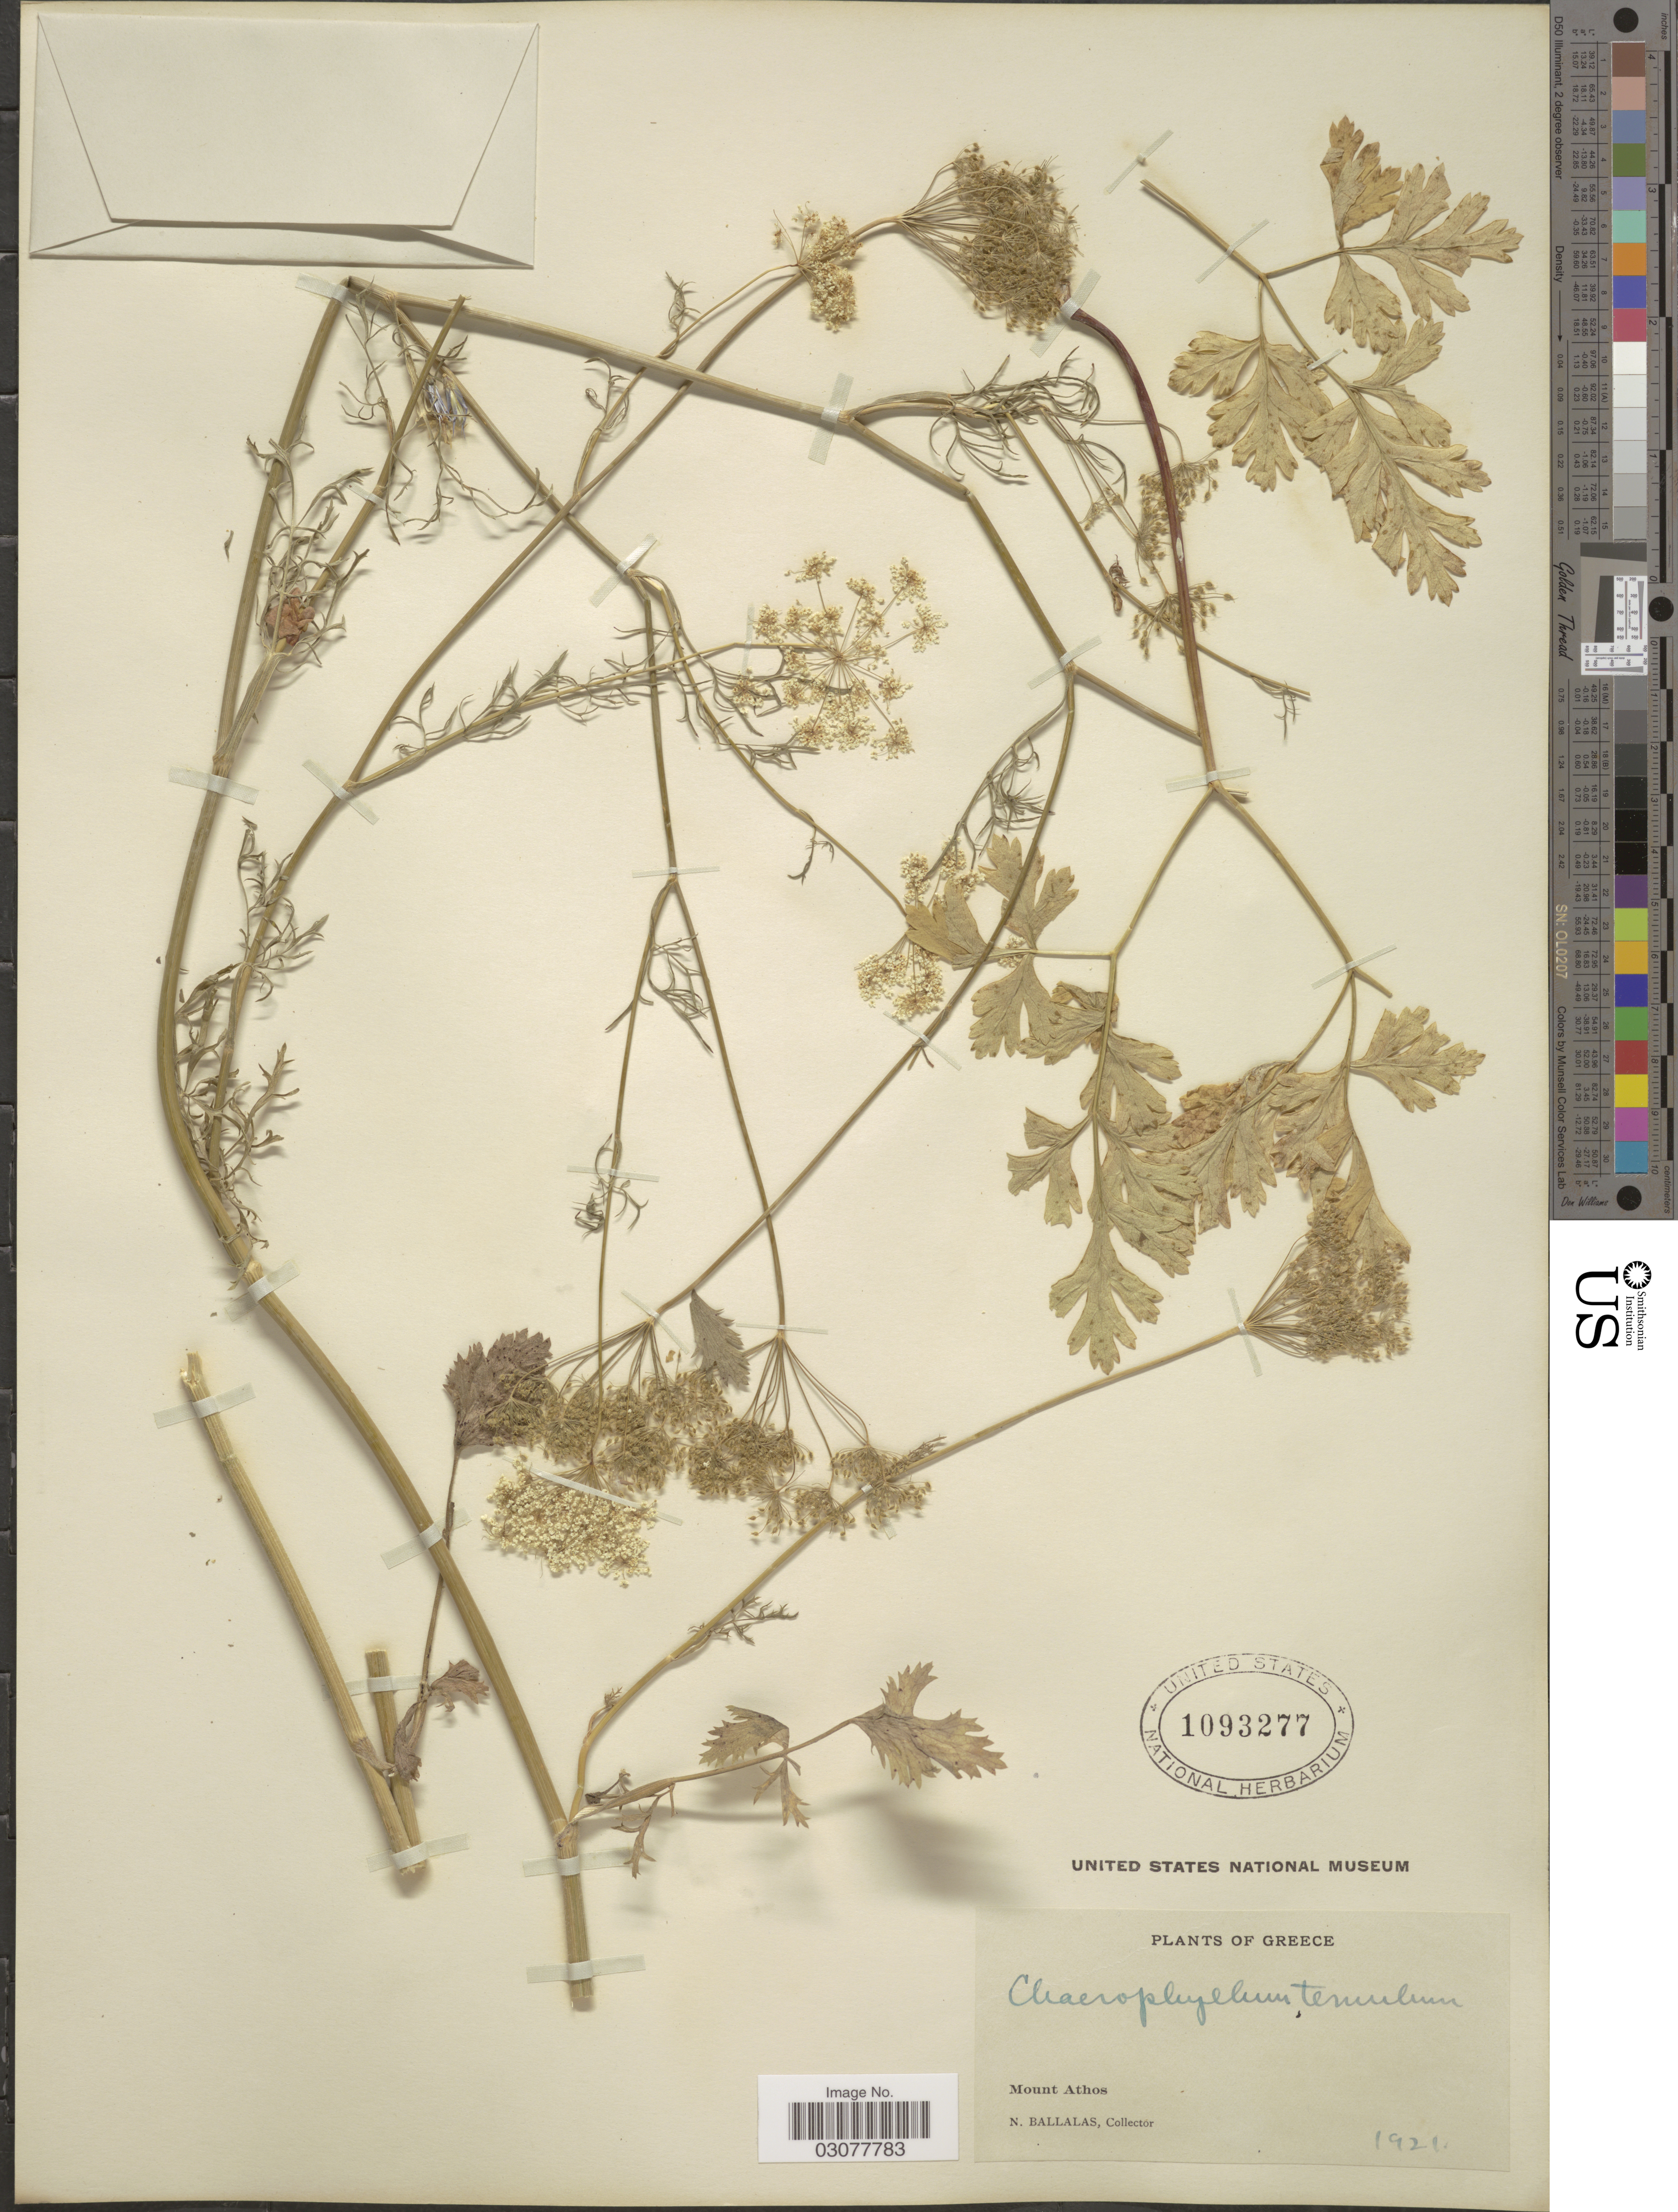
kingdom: Plantae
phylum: Tracheophyta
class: Magnoliopsida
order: Apiales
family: Apiaceae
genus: Chaerophyllum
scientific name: Chaerophyllum temulum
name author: L.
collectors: N. Ballalas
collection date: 1921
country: Greece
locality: Mount Athos.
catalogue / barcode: US 1093277